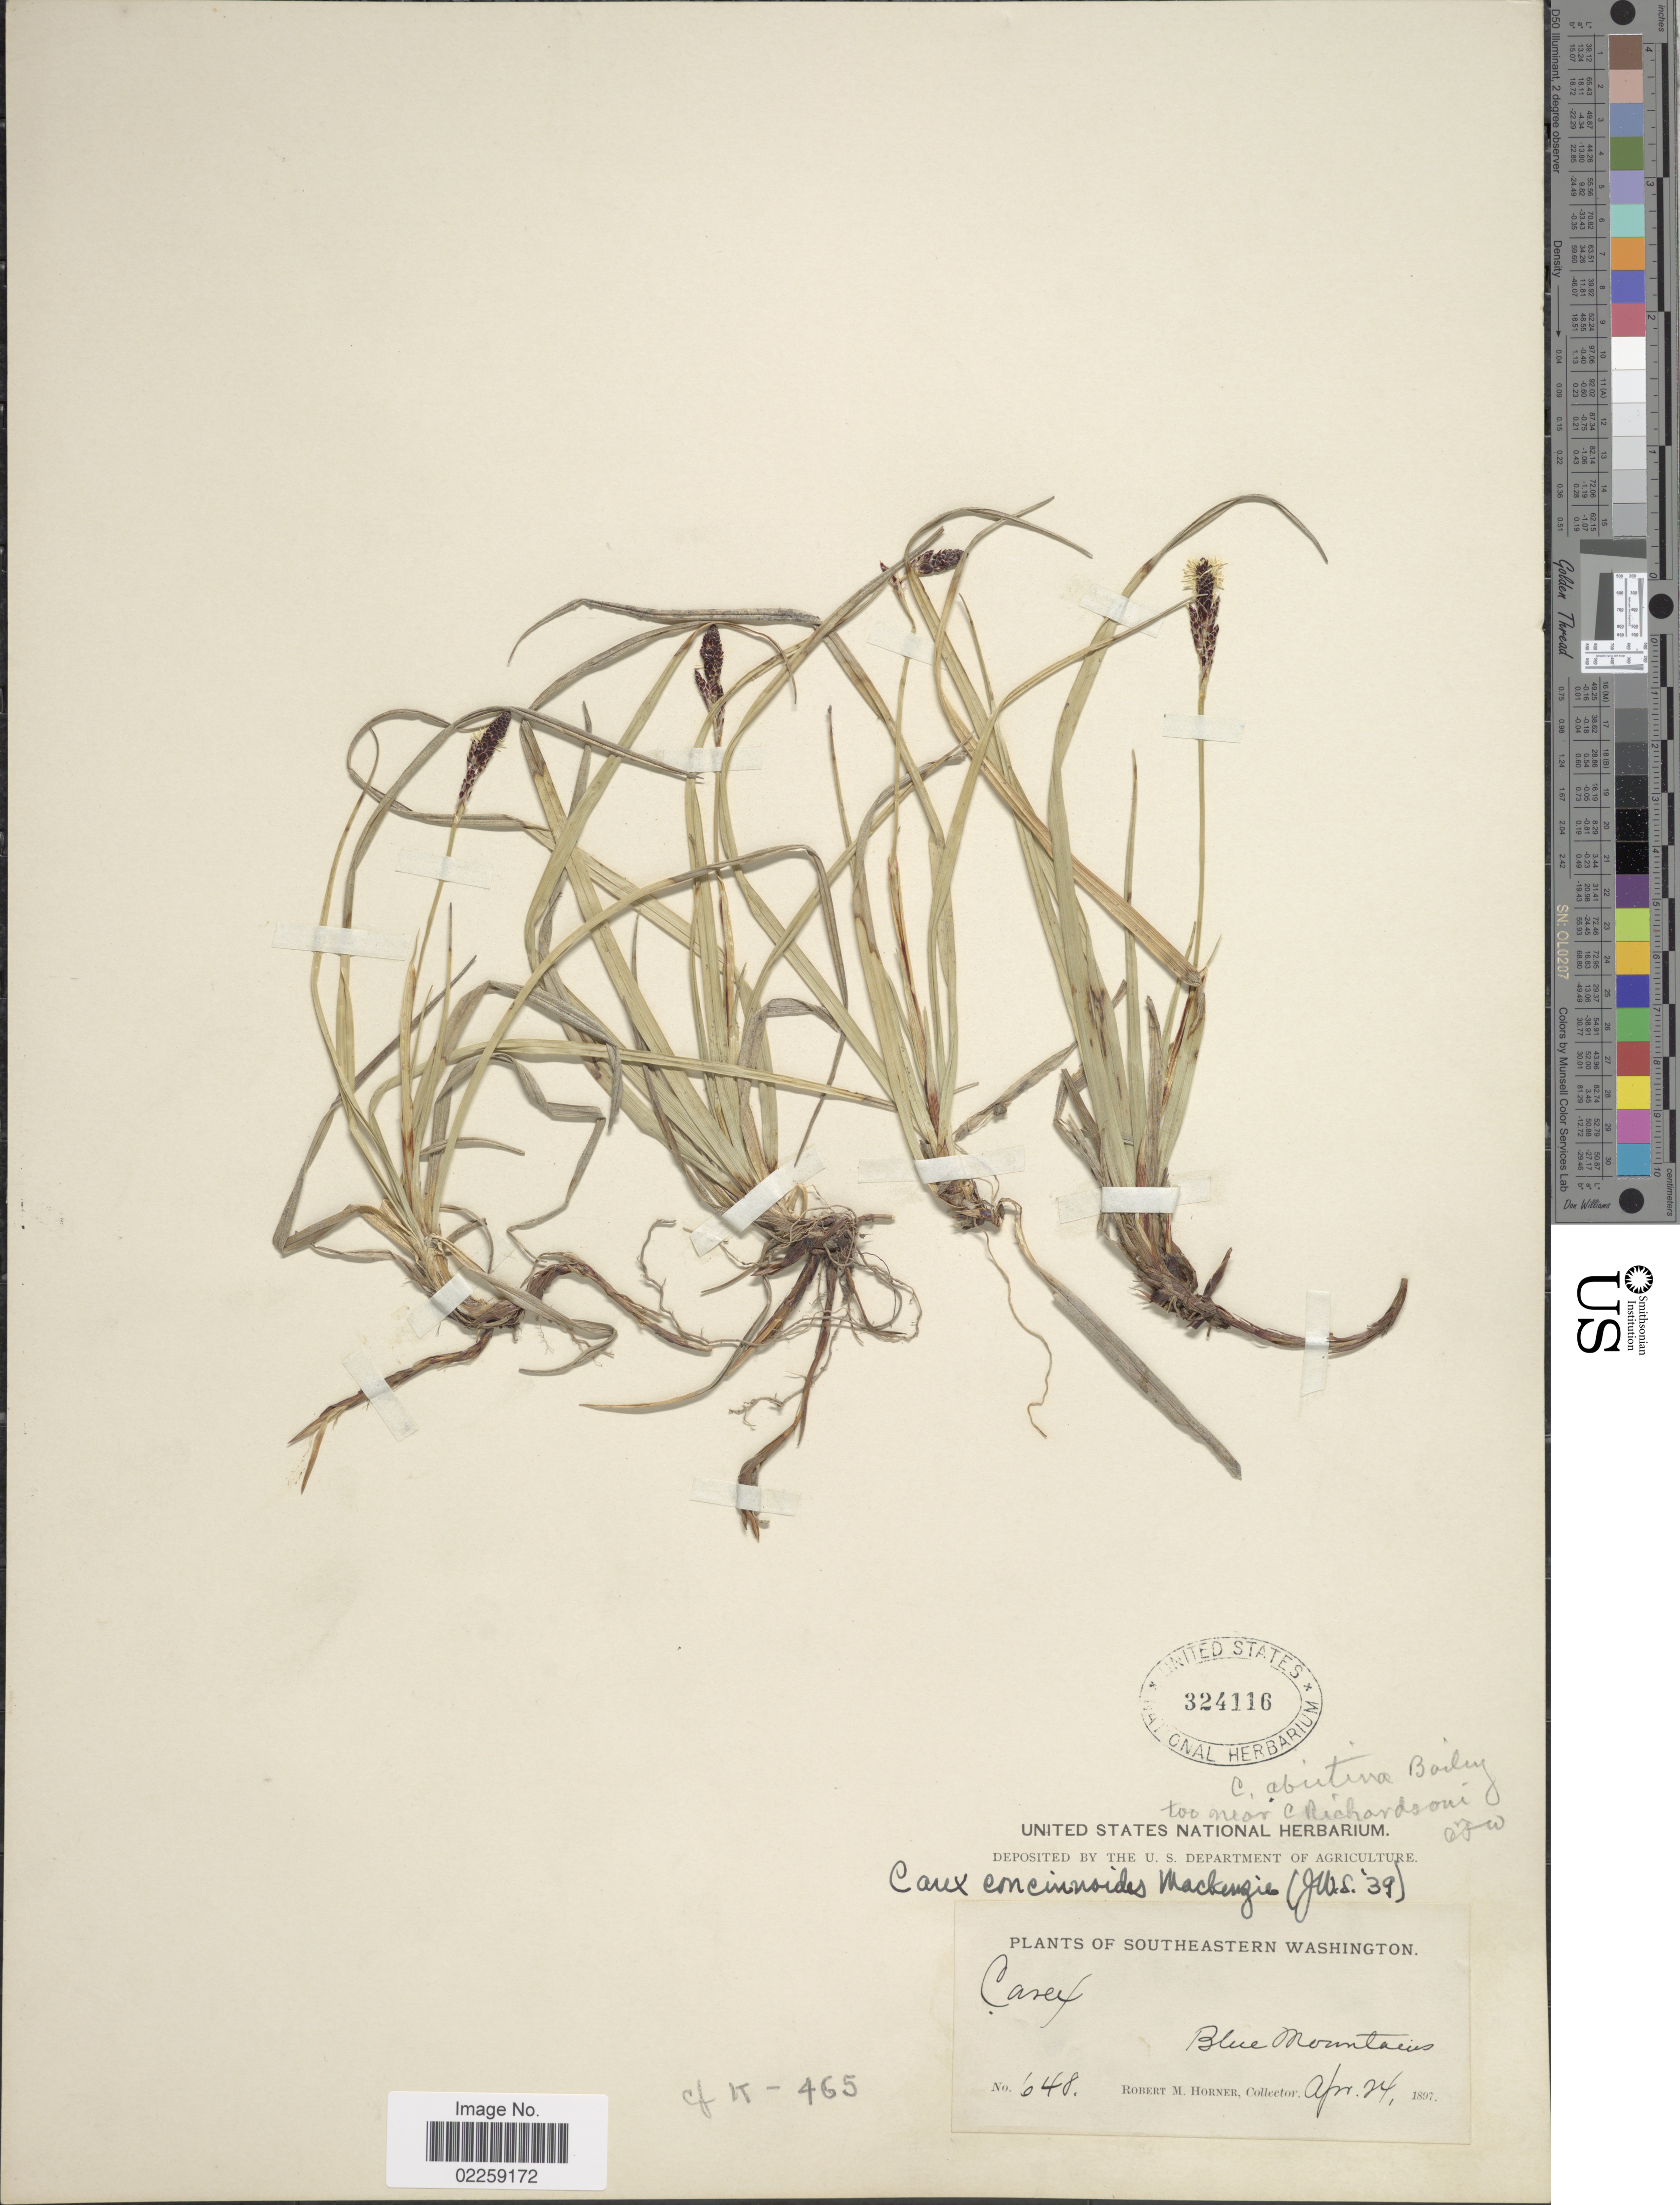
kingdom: Plantae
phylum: Tracheophyta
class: Liliopsida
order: Poales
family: Cyperaceae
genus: Carex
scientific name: Carex concinnoides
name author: Mack.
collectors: R. Horner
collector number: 648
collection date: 1897-04-24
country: United States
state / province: Washington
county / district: Clallam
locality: Southeastern Washington. Blue Mountains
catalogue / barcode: US 324116